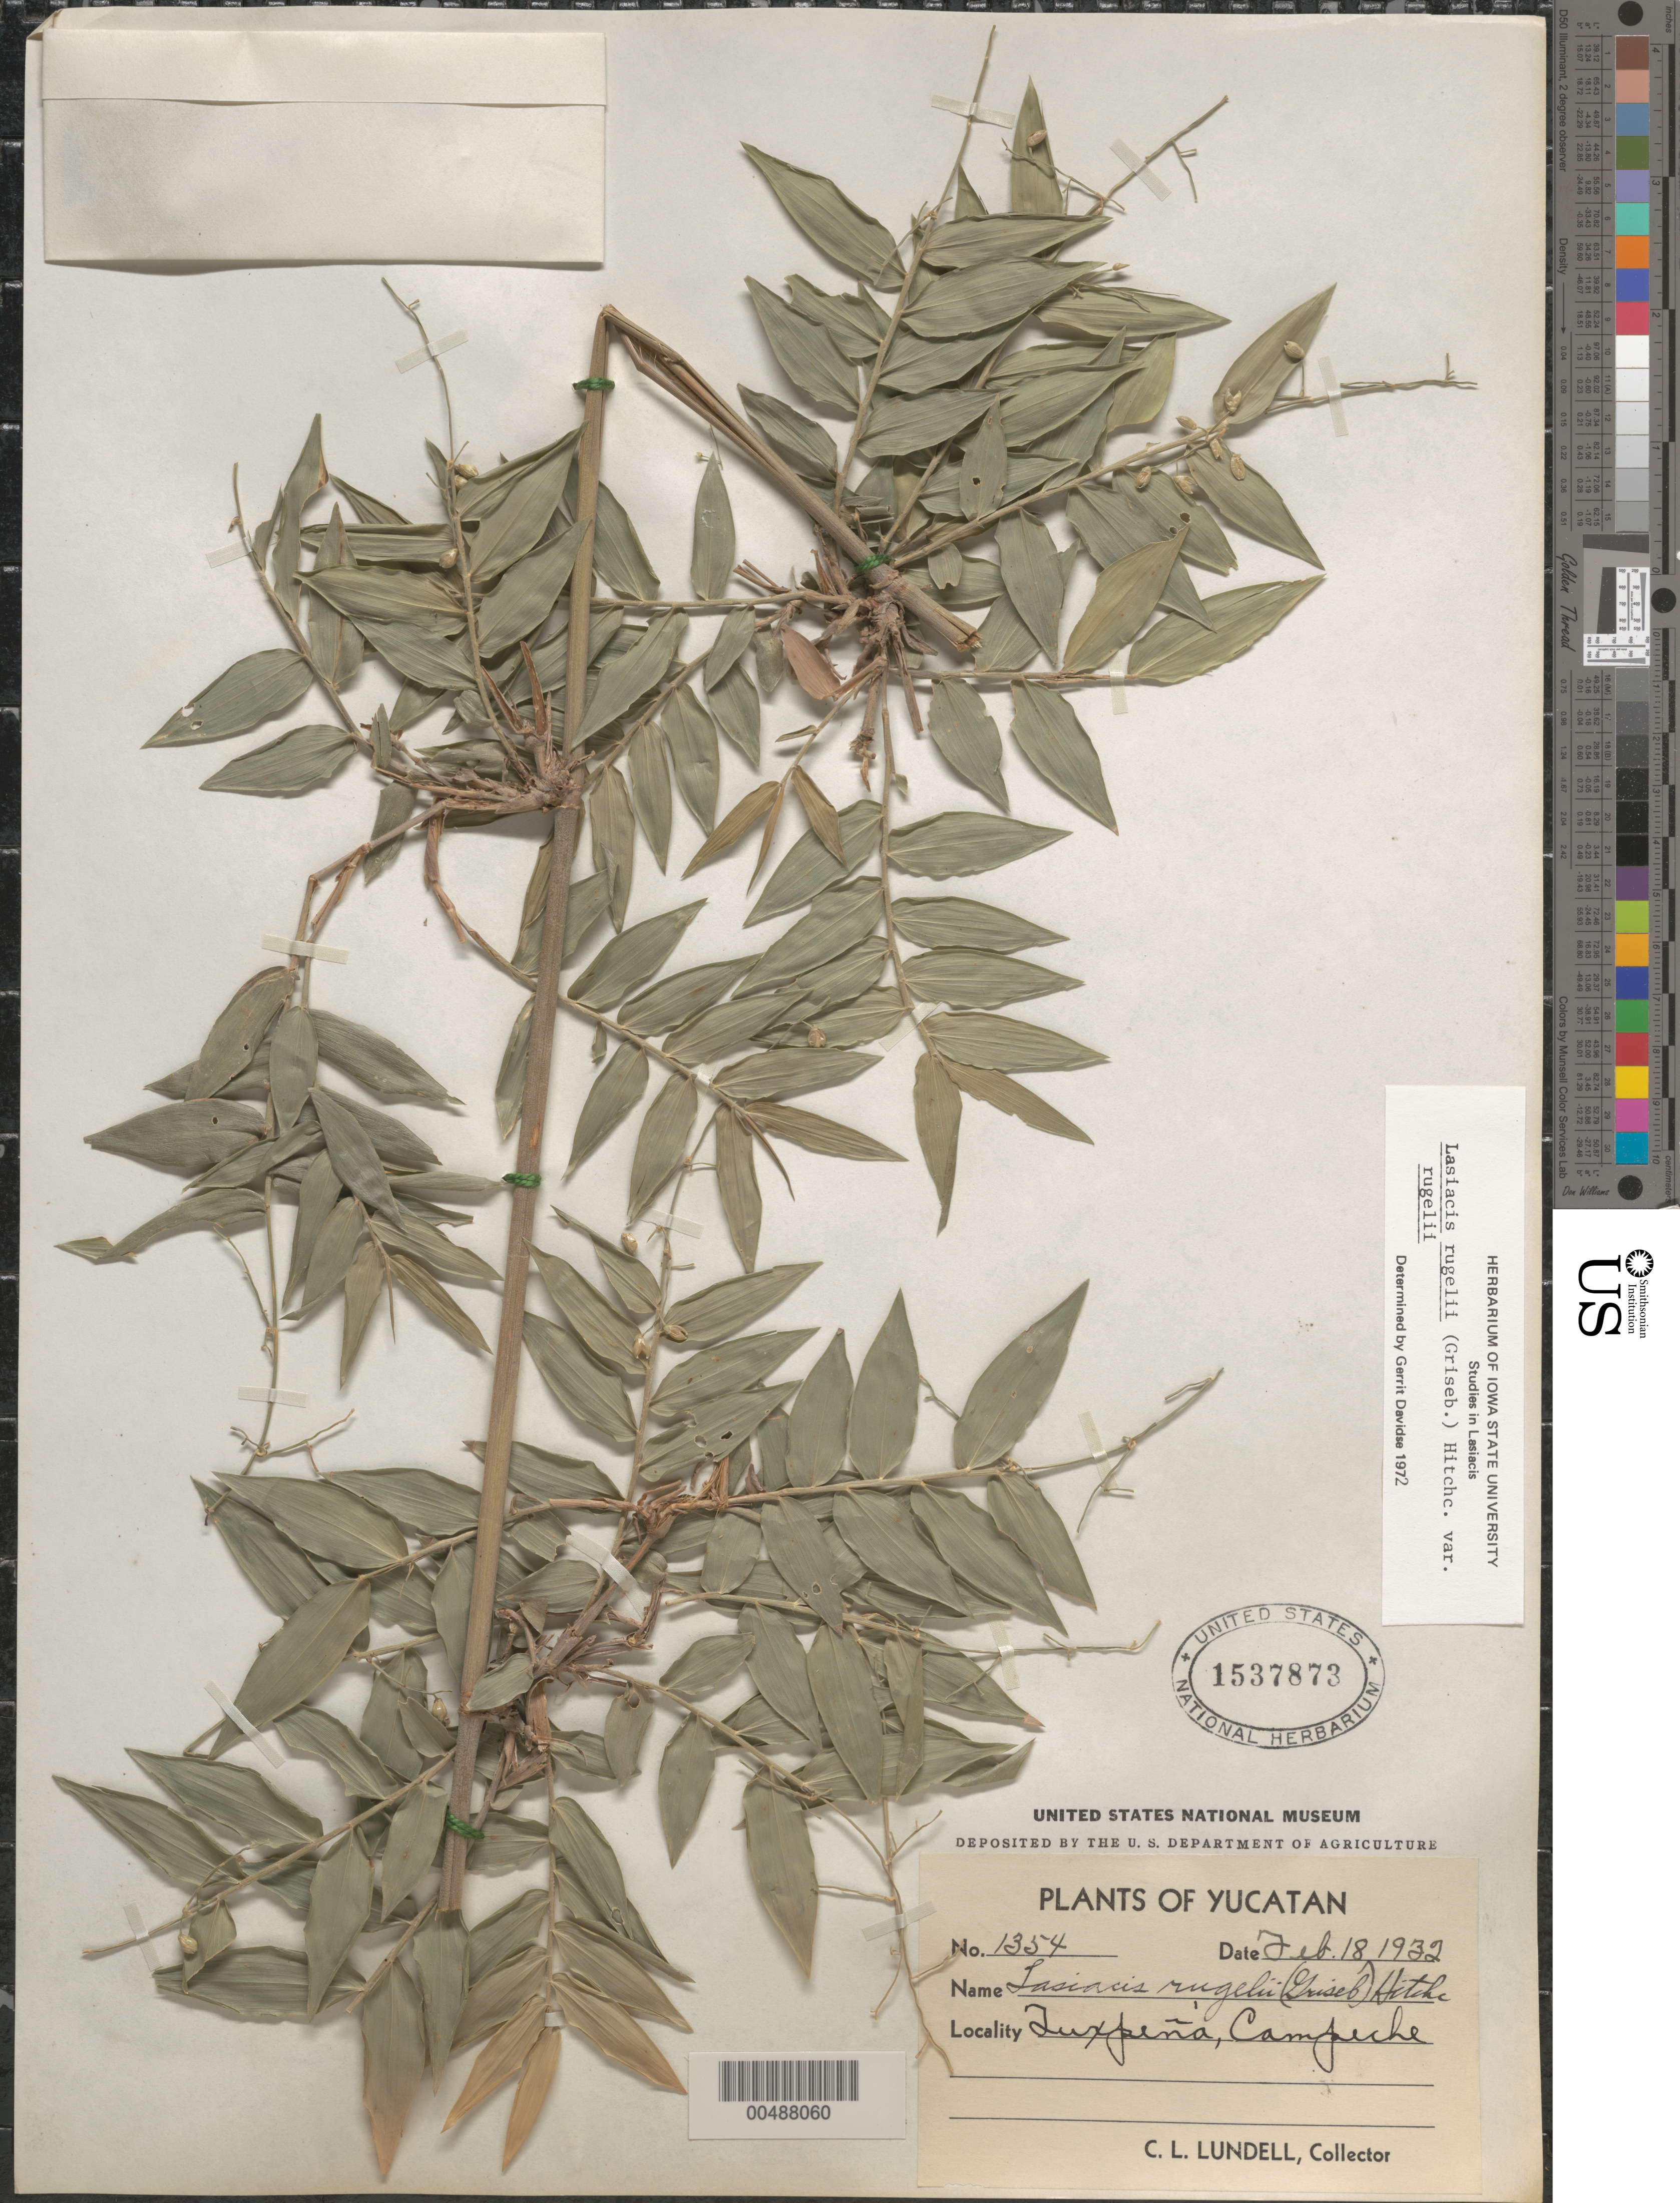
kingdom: Plantae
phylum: Tracheophyta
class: Liliopsida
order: Poales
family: Poaceae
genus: Lasiacis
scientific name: Lasiacis rugelii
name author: (Griseb.) Hitchc.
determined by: Davidse, Gerrit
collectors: C. L. Lundell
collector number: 1354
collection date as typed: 18 Feb 1932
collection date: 1932-02-18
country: Mexico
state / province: Chiapas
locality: Tuxpe¤a, Yucatan (Peninsula)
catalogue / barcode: US 1537873